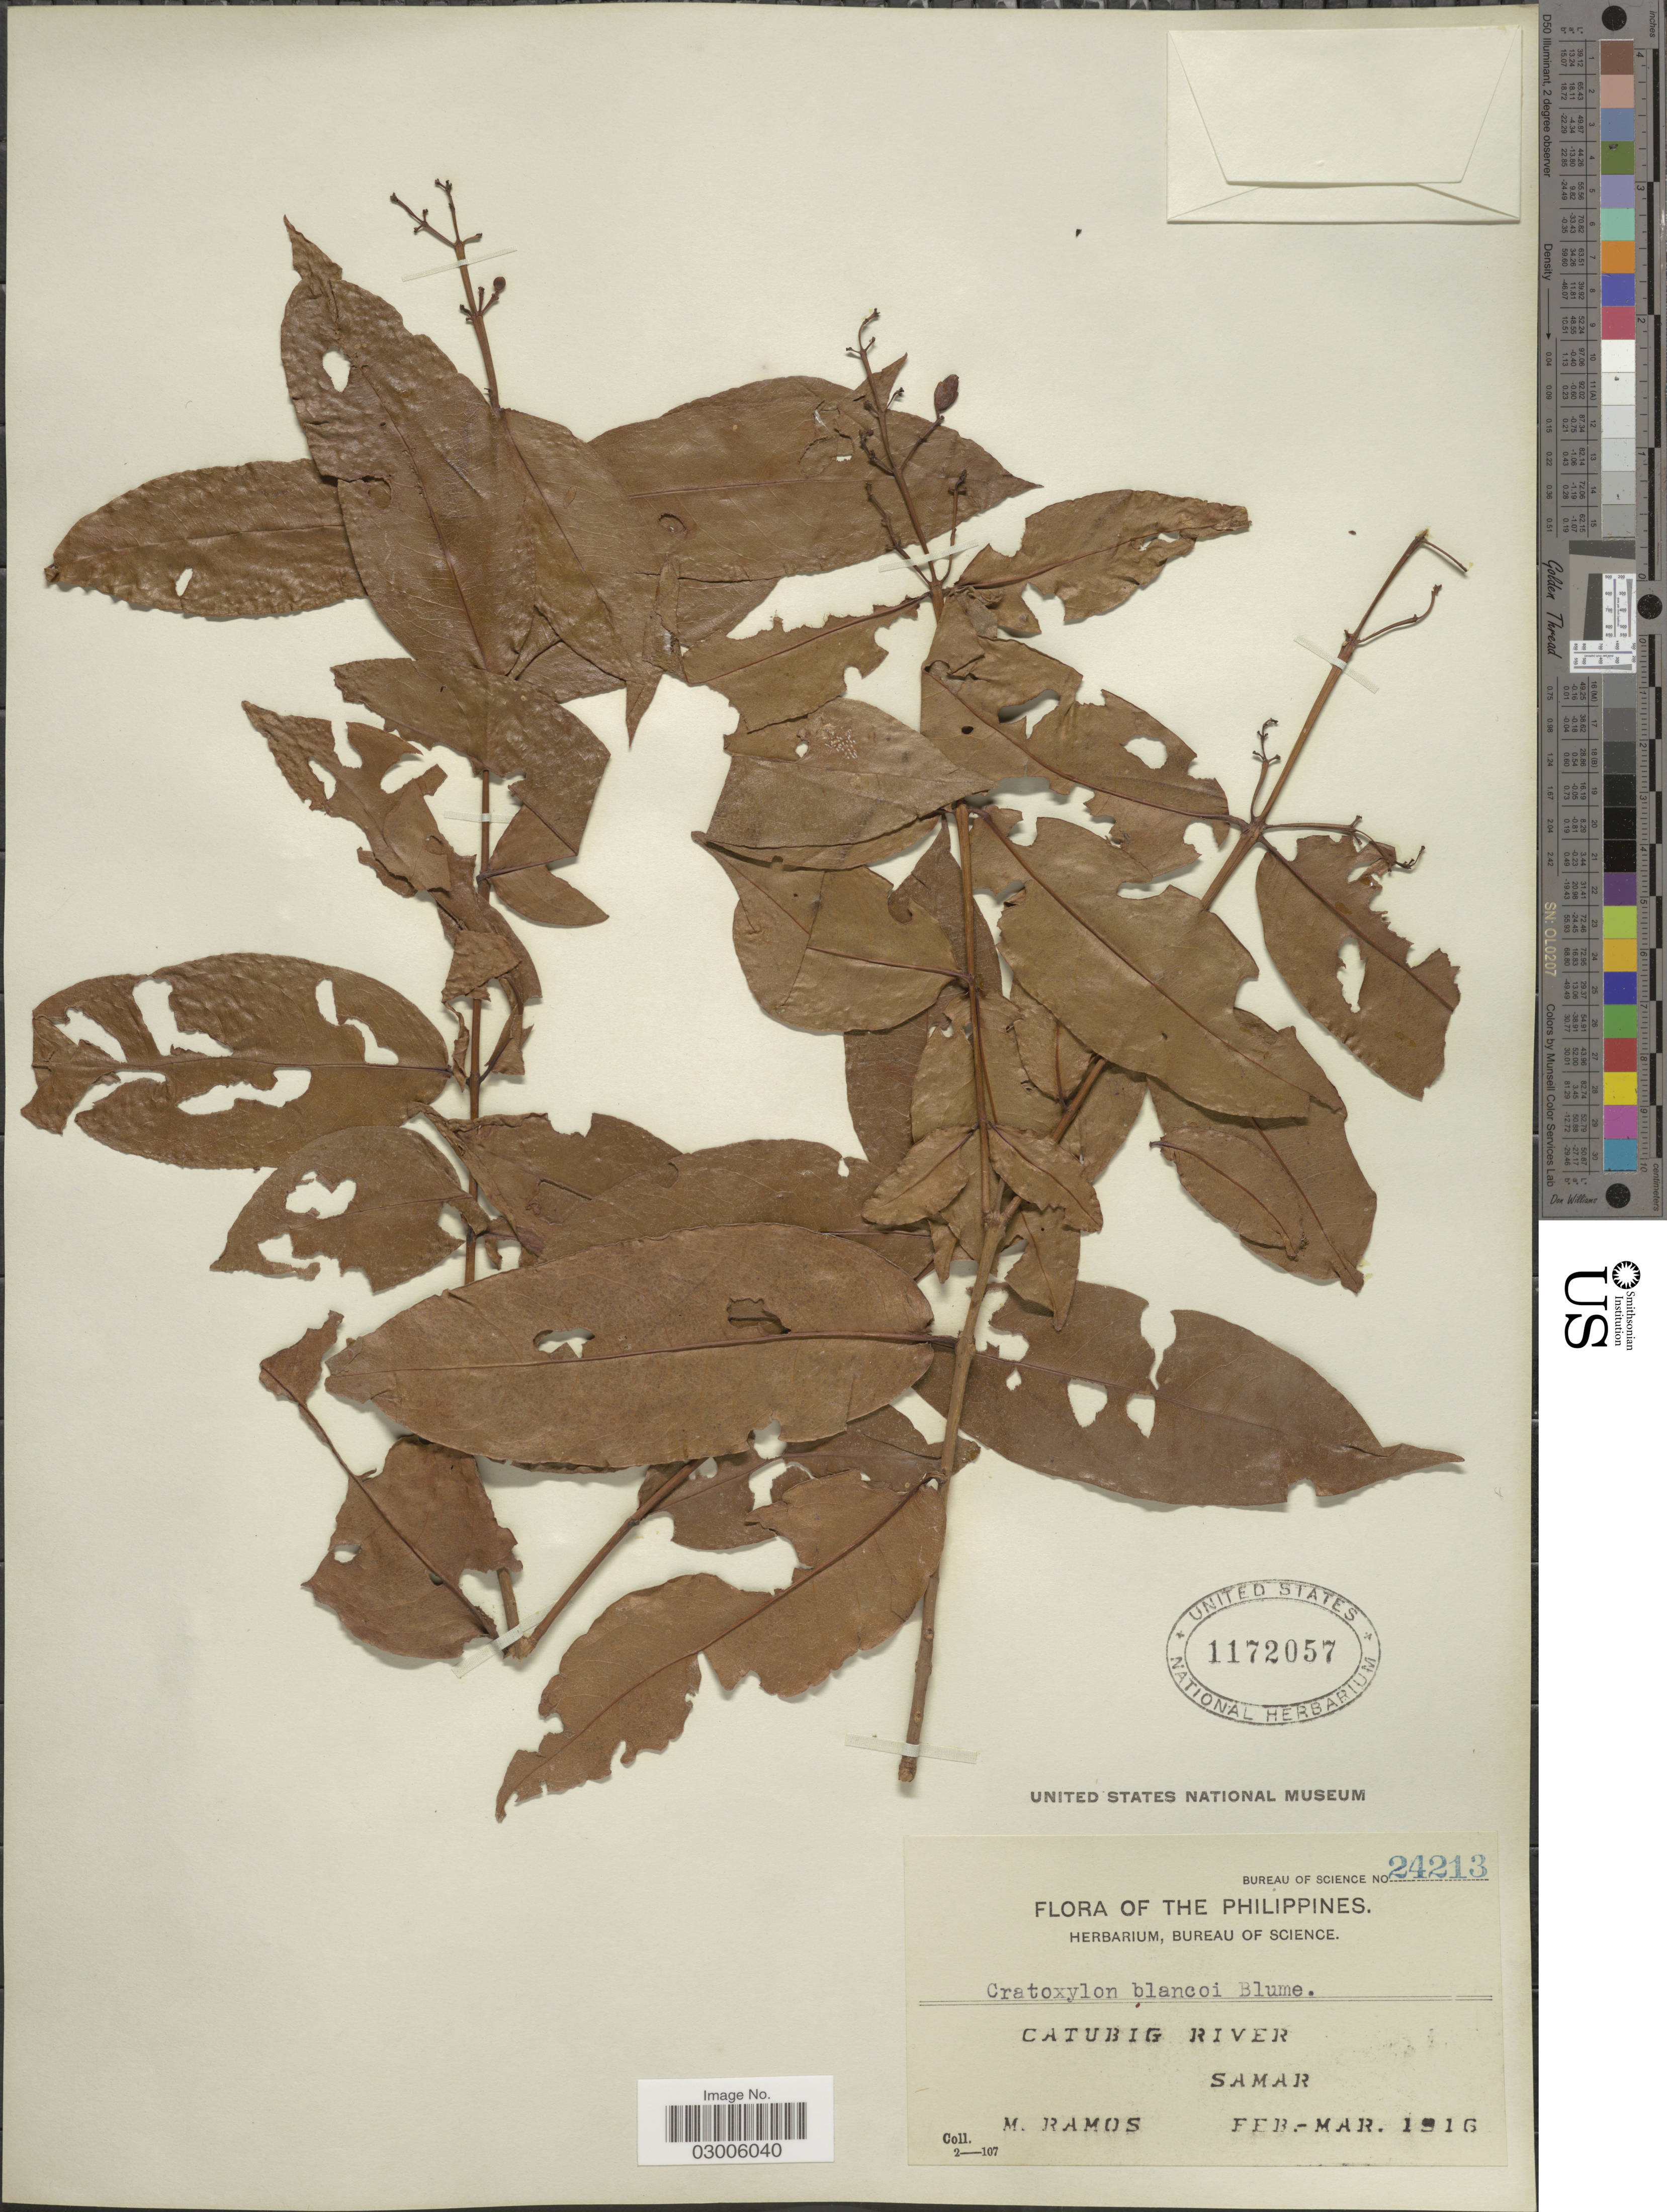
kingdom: Plantae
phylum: Tracheophyta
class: Magnoliopsida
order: Malpighiales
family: Hypericaceae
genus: Cratoxylum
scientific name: Cratoxylum blancoi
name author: Blume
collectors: M. Ramos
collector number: Bureau of Science 24213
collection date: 1916-02/1916-03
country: Philippines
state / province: Eastern Visayas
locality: Catubig River, Samar.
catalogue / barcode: US 1172057